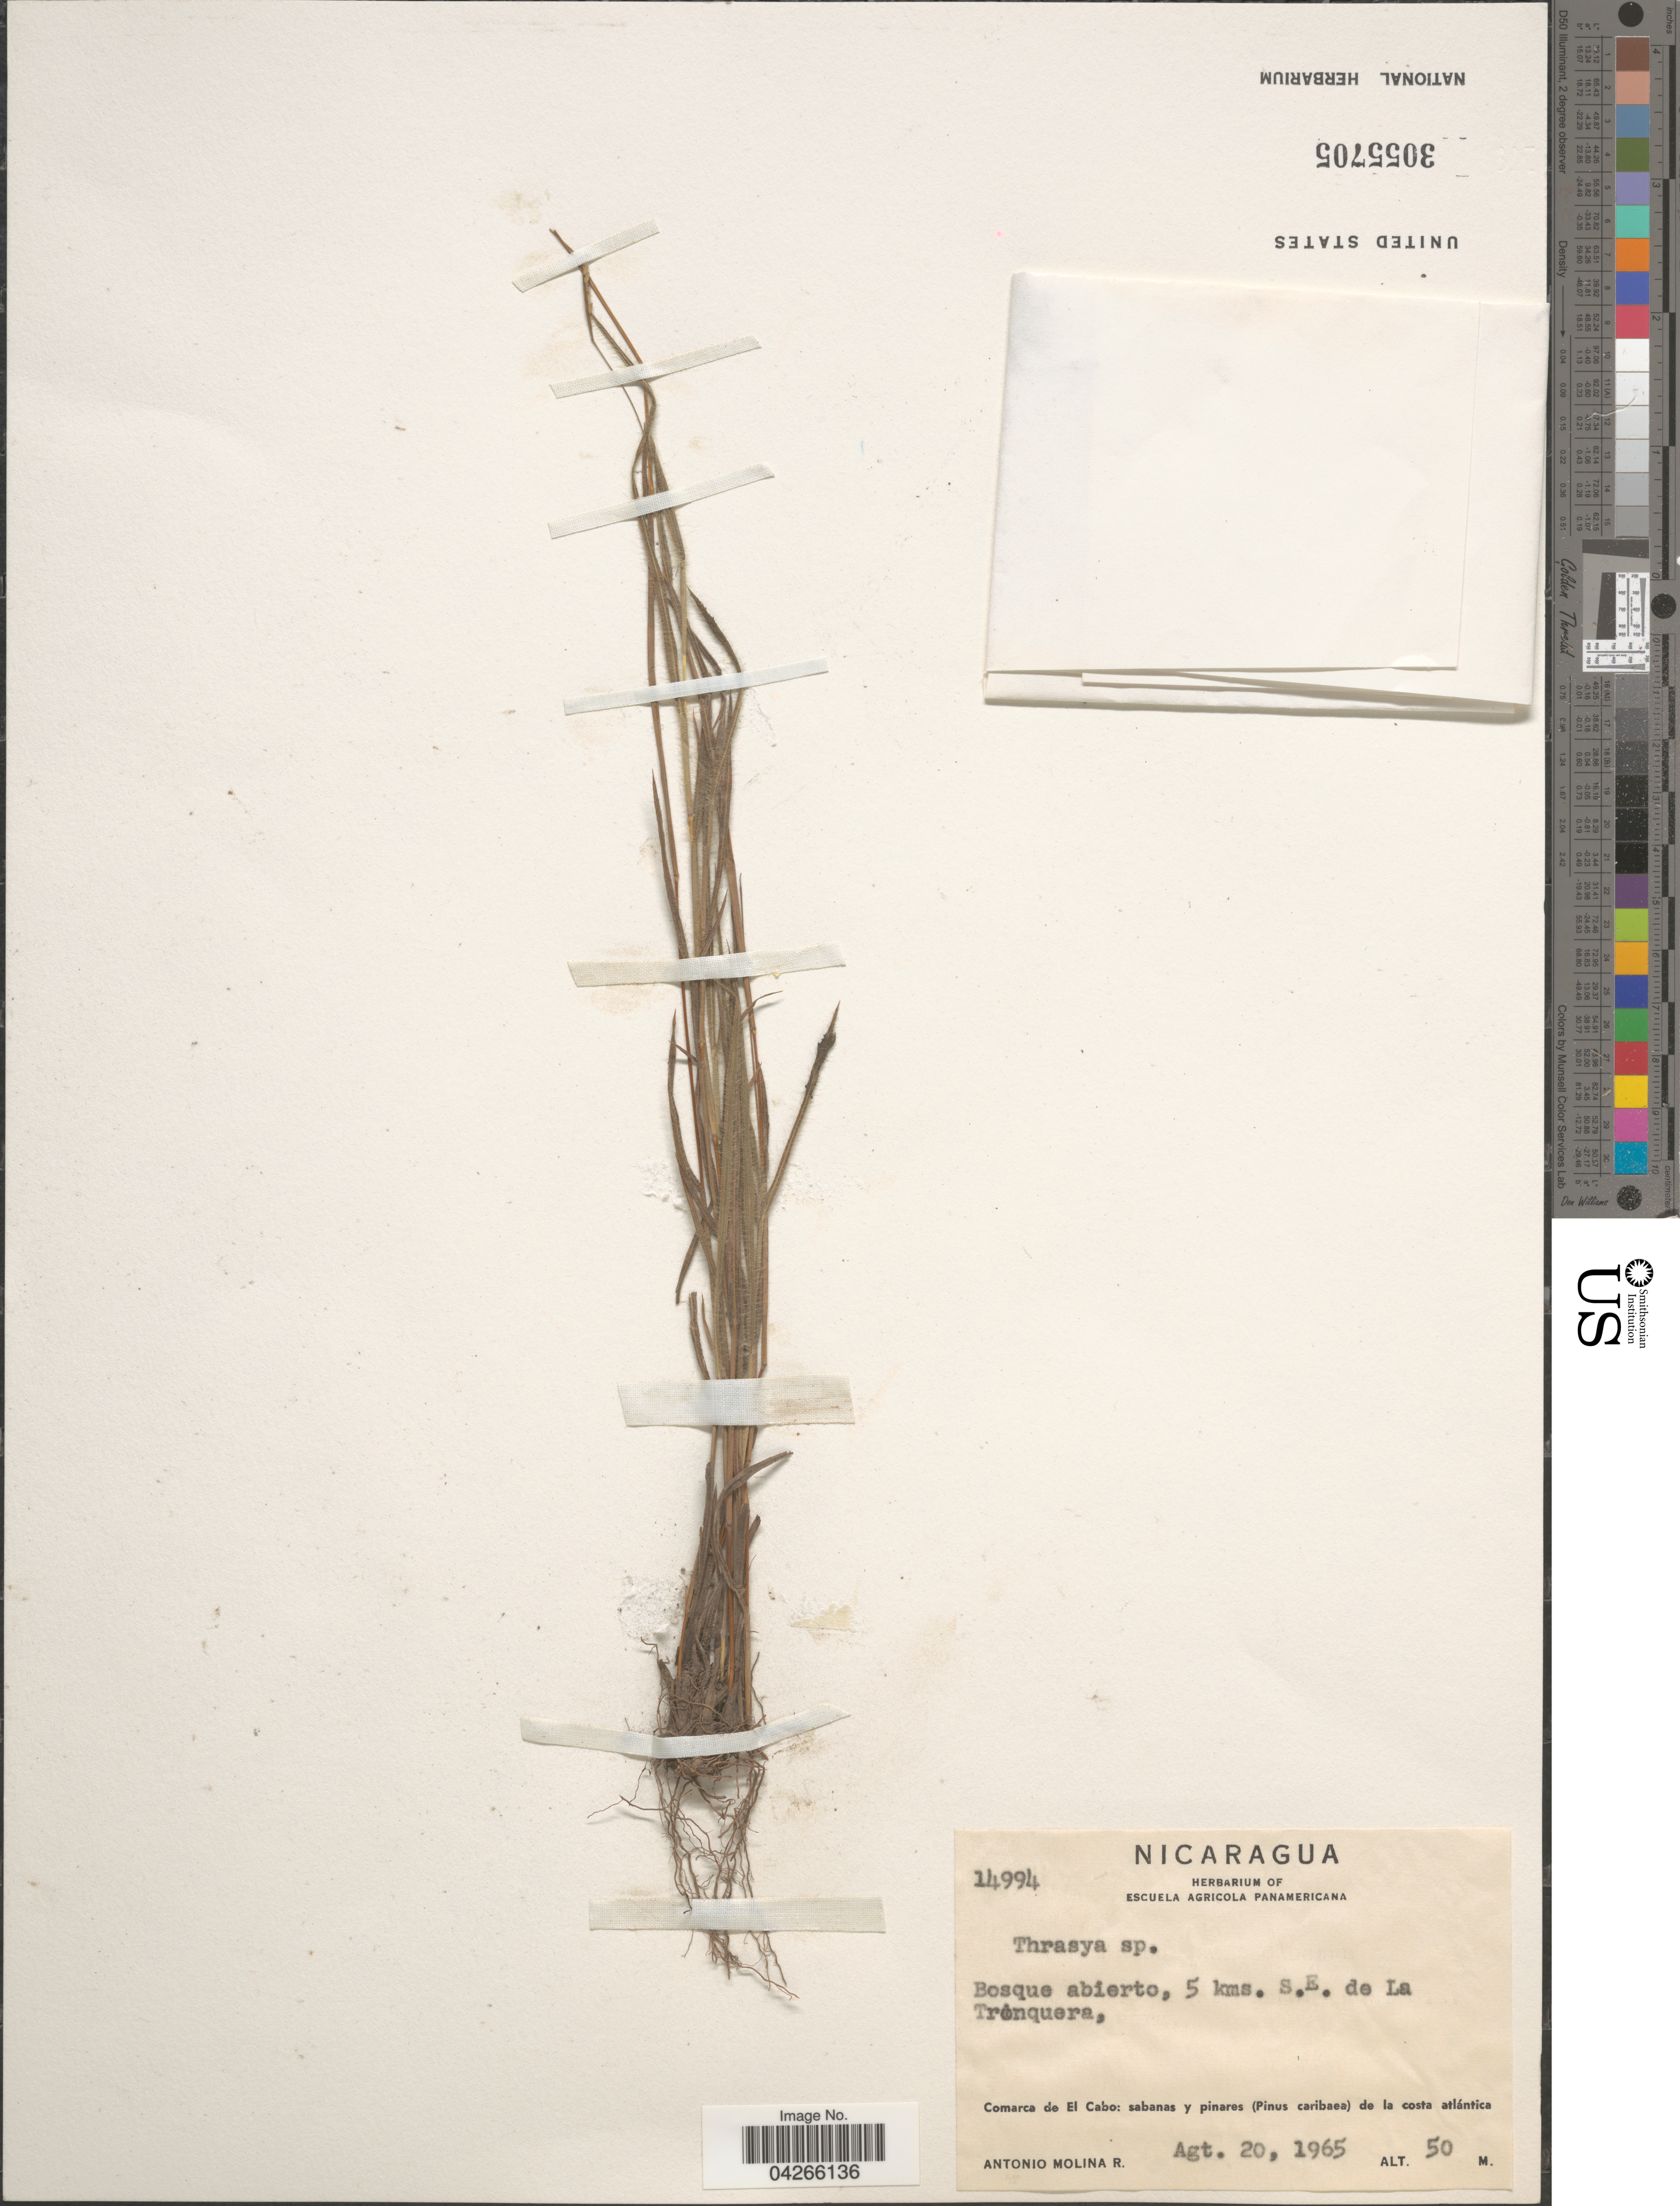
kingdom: Plantae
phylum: Tracheophyta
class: Liliopsida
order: Poales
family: Poaceae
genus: Paspalum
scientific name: Paspalum sp.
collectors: A. Molina R.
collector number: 14994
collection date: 1965-08-20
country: Nicaragua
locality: Bosque abierto, 5 kms. S.E. de la Tronquera, Comarca de El Cabo: sabanas y pinares de la costa atlántica.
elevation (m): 50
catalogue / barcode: US 3055705